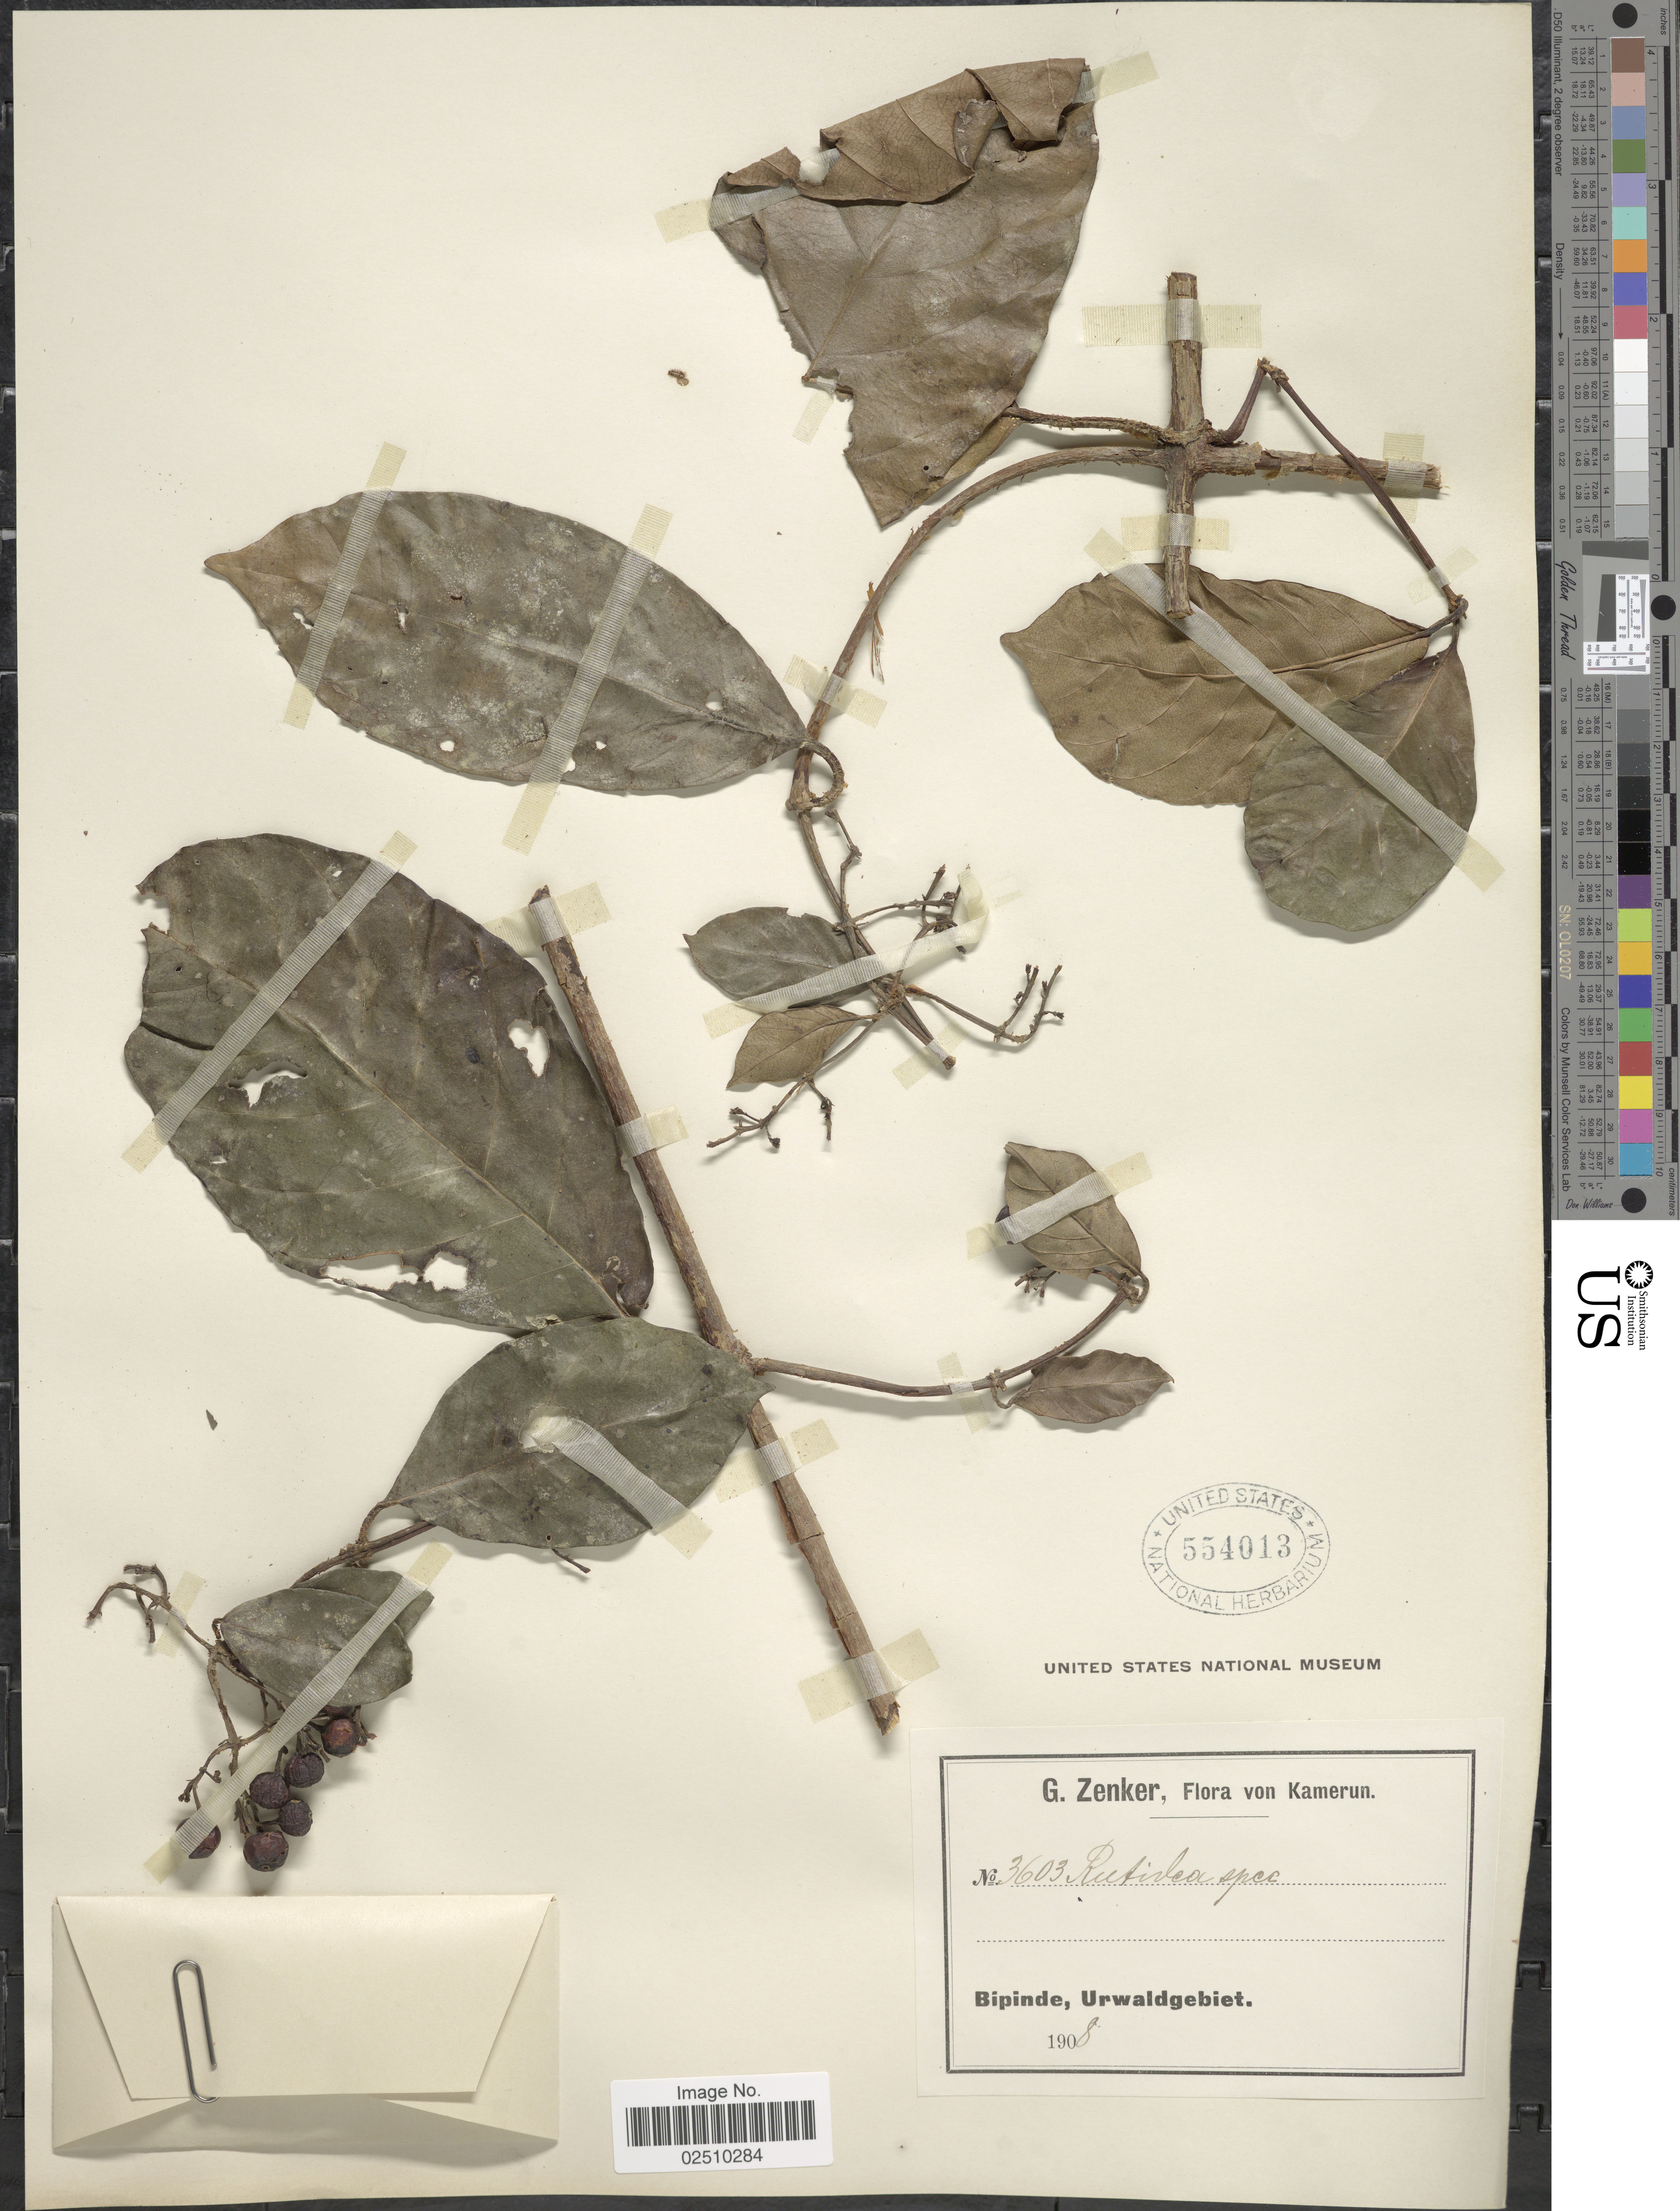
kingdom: Plantae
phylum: Tracheophyta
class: Magnoliopsida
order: Gentianales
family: Rubiaceae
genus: Rutidea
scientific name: Rutidea sp.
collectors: G. A. Zenker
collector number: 3603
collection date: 1908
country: Cameroon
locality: Kamerun. Bipinde, Urwaldgebiet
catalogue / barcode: US 554013